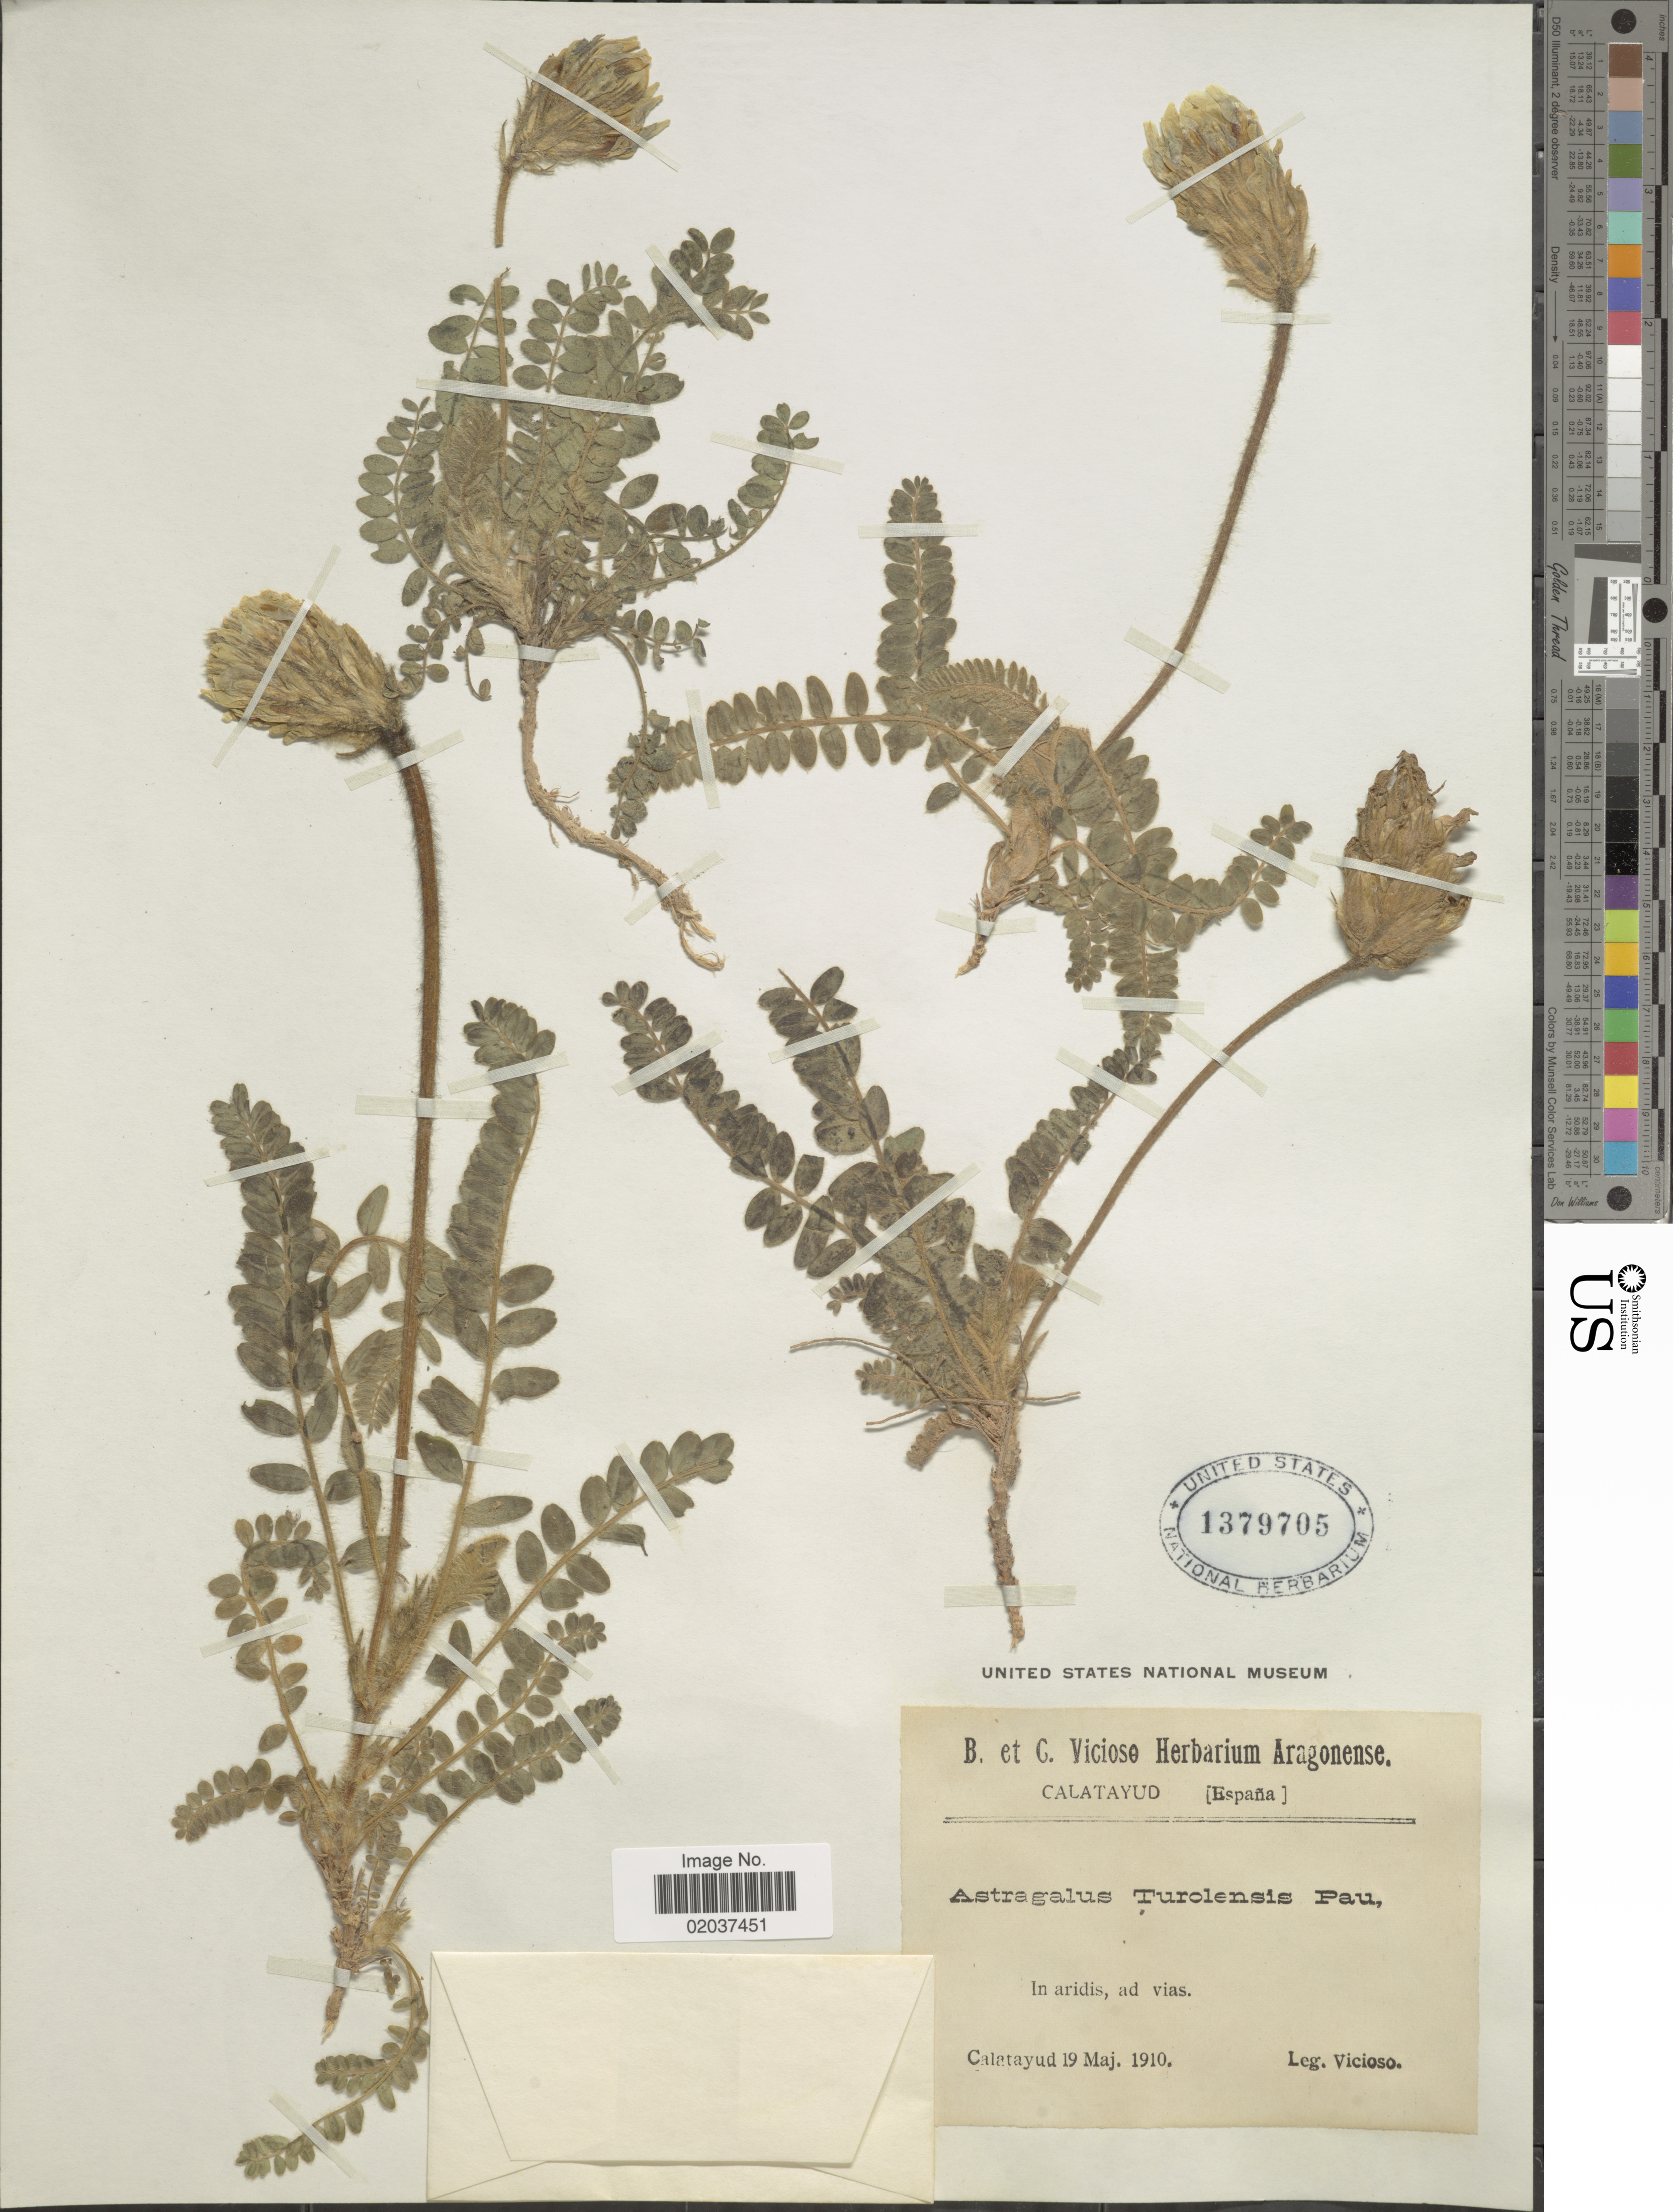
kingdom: Plantae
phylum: Tracheophyta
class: Magnoliopsida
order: Fabales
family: Fabaceae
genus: Astragalus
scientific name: Astragalus turolensis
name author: Pau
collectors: Vicioso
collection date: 1910-05-19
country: Spain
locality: Calaytud, in aridis, ad vias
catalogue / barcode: US 13797025